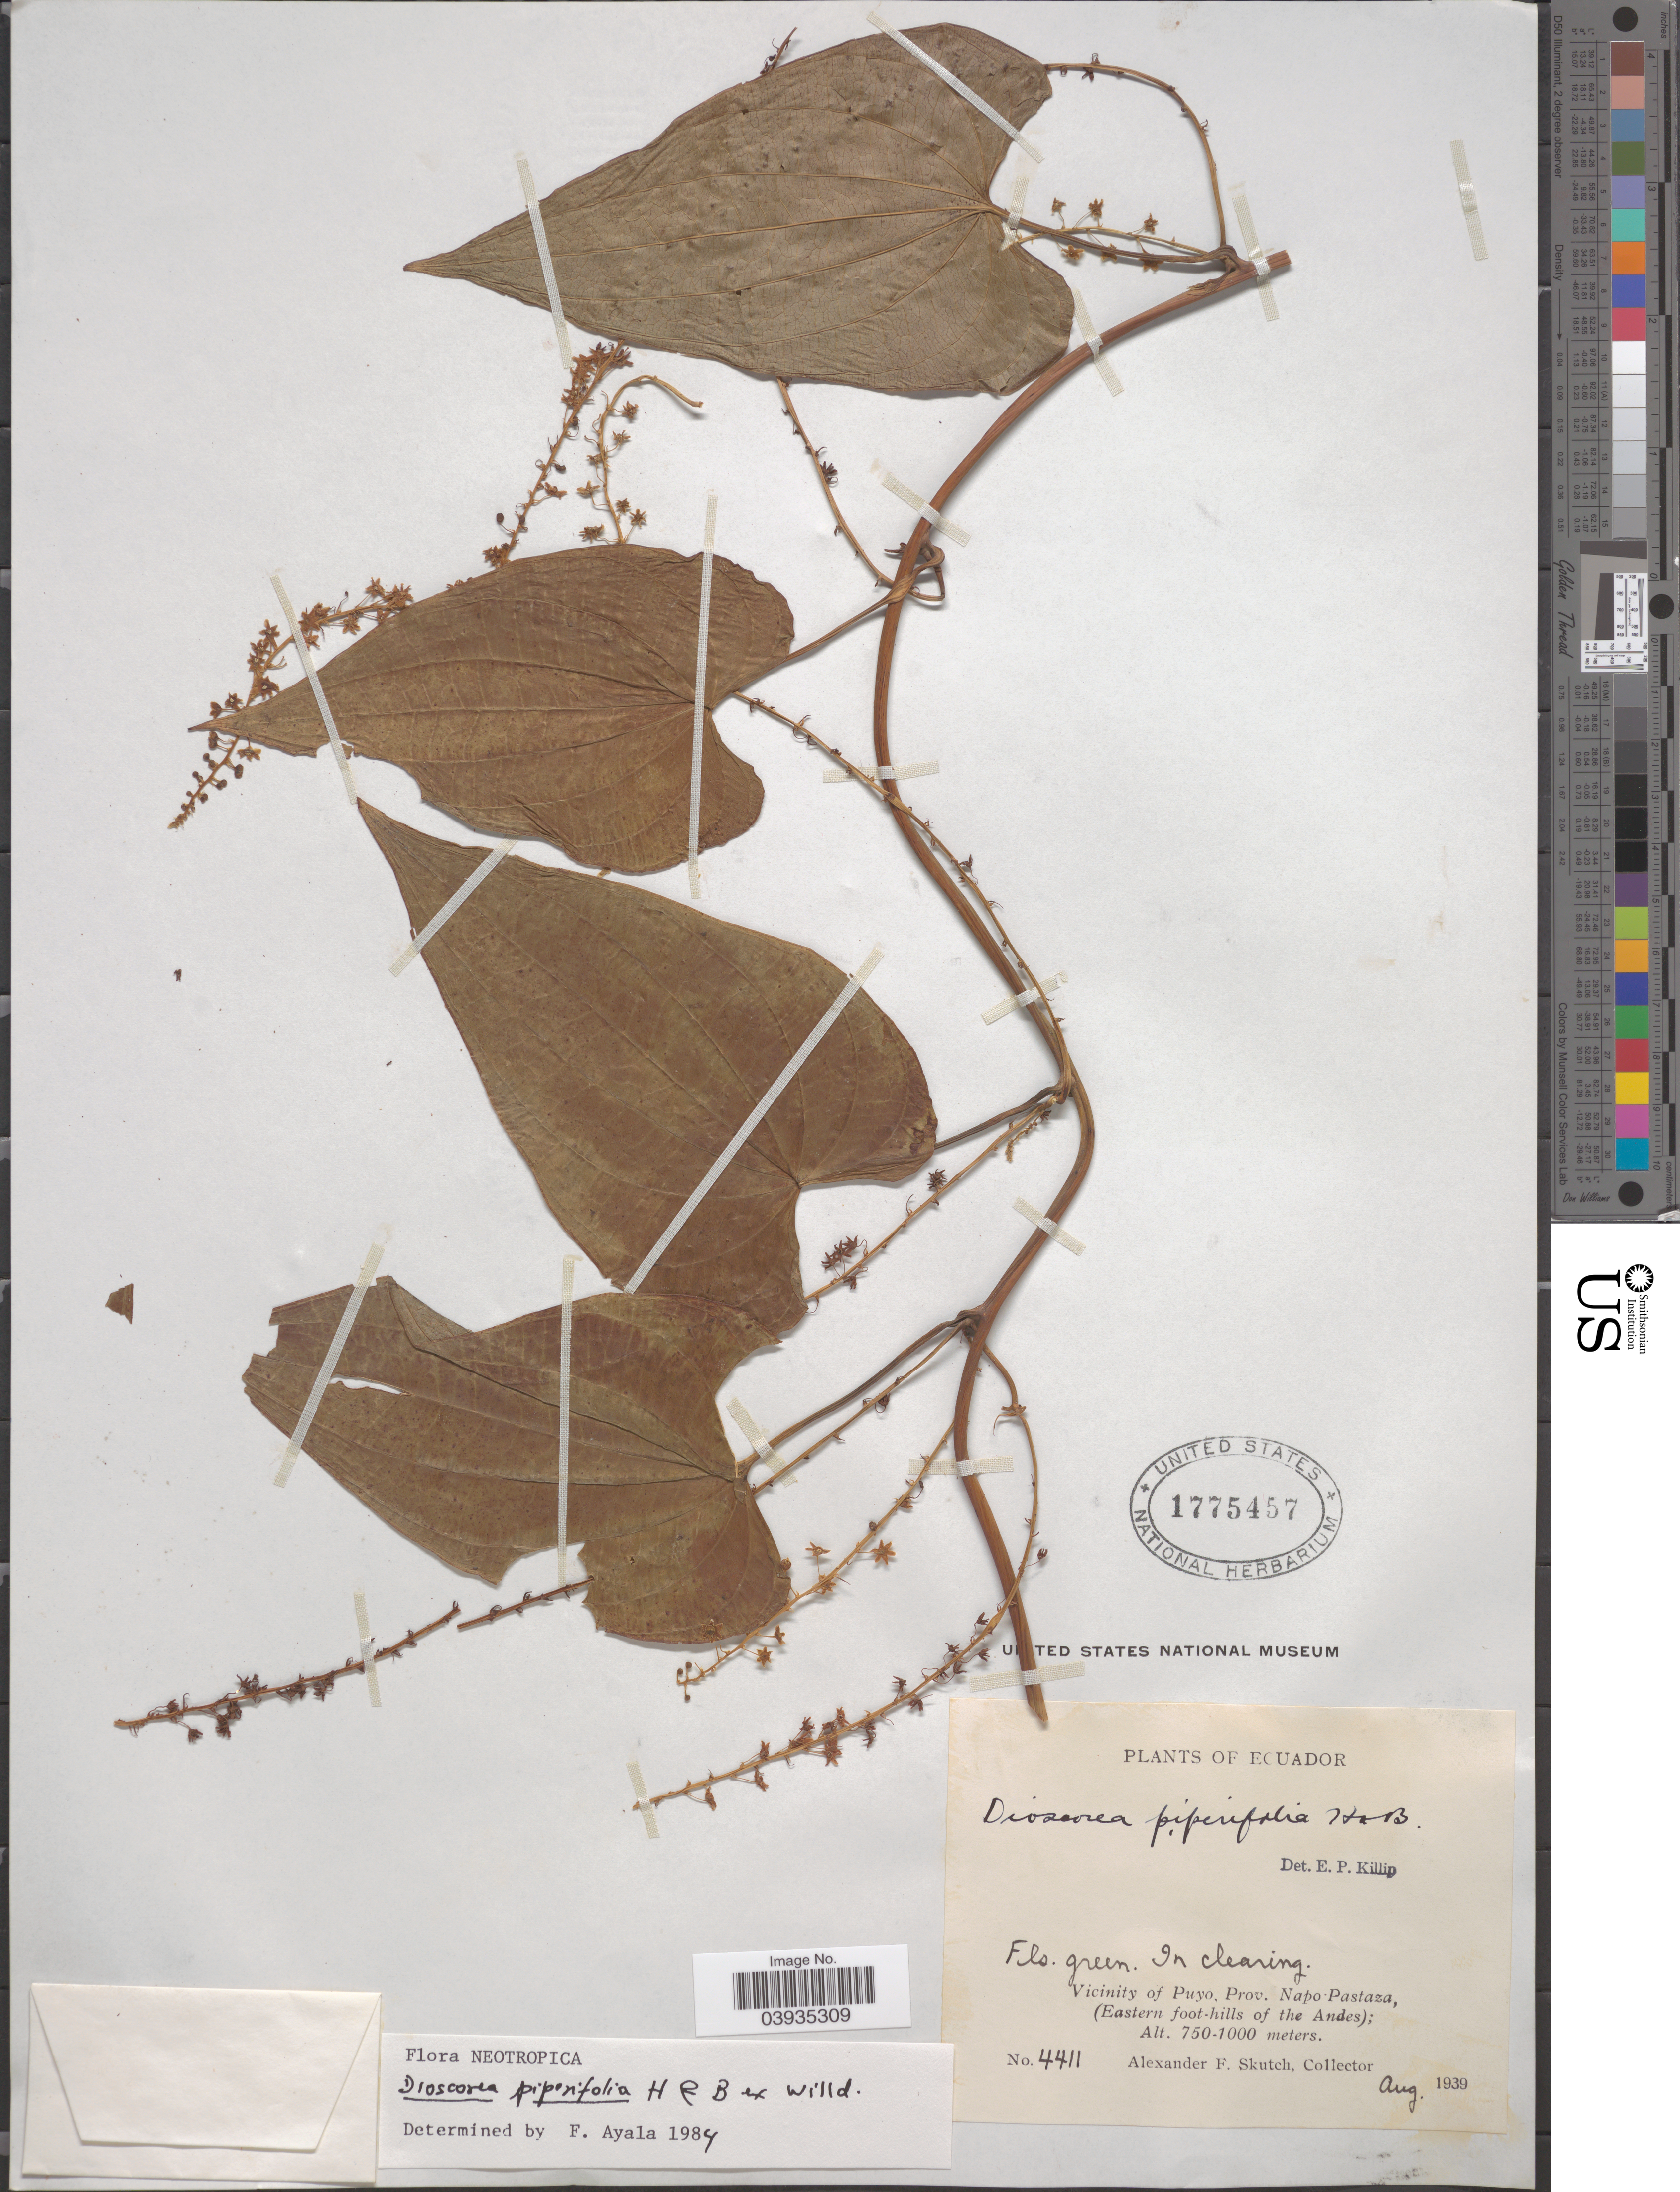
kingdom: Plantae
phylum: Tracheophyta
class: Liliopsida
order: Dioscoreales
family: Dioscoreaceae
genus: Dioscorea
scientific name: Dioscorea piperifolia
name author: Bonpl. ex Humb. & Willd.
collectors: A. F. Skutch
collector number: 4411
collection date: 1939-08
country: Ecuador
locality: Vicinity of Puyo, Prov. Napo-Pastaza, (Eastern foot-hills of the Andes).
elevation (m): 750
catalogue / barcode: US 1775457